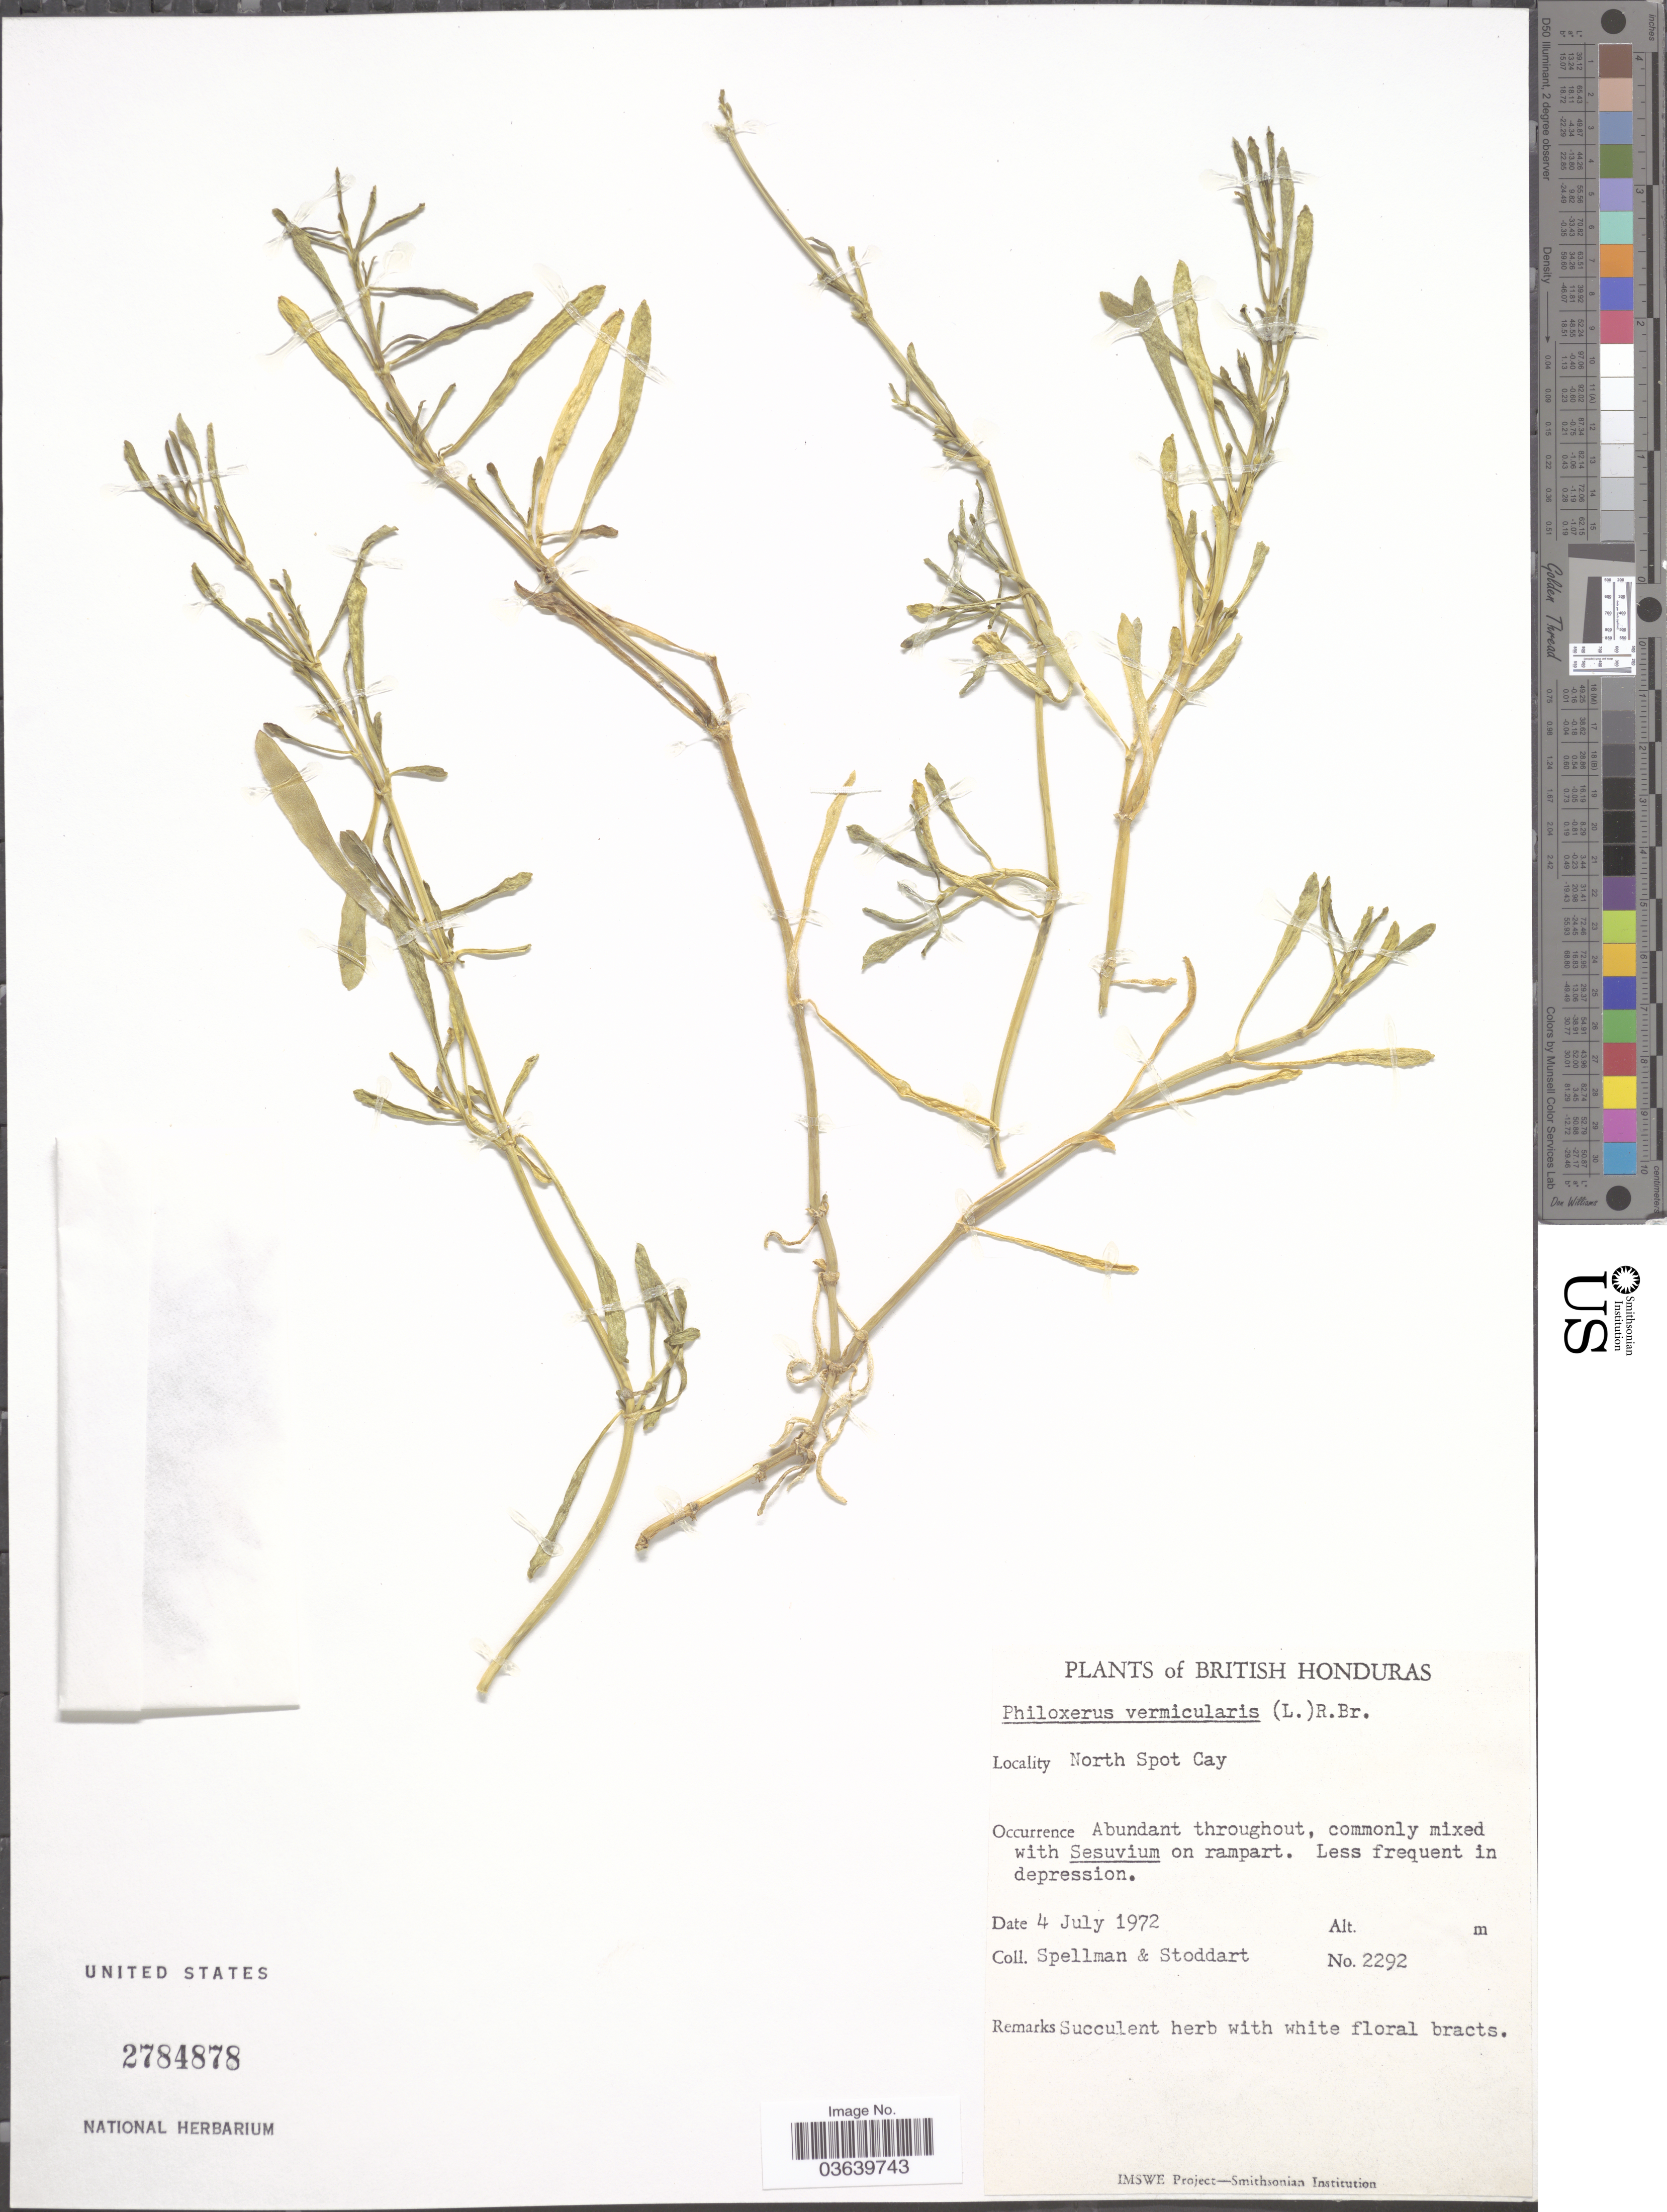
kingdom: Plantae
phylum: Tracheophyta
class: Magnoliopsida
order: Caryophyllales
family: Amaranthaceae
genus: Gomphrena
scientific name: Gomphrena vermicularis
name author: L.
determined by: Strong, Mark T., (BOT), Smithsonian Institution - National Museum of Natural History (UNITED STATES)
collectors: Spellman, -- & -. Stoddart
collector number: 2292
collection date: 1972-07-04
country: Belize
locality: British Honduras, North Spot Cay.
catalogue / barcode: US 2784878